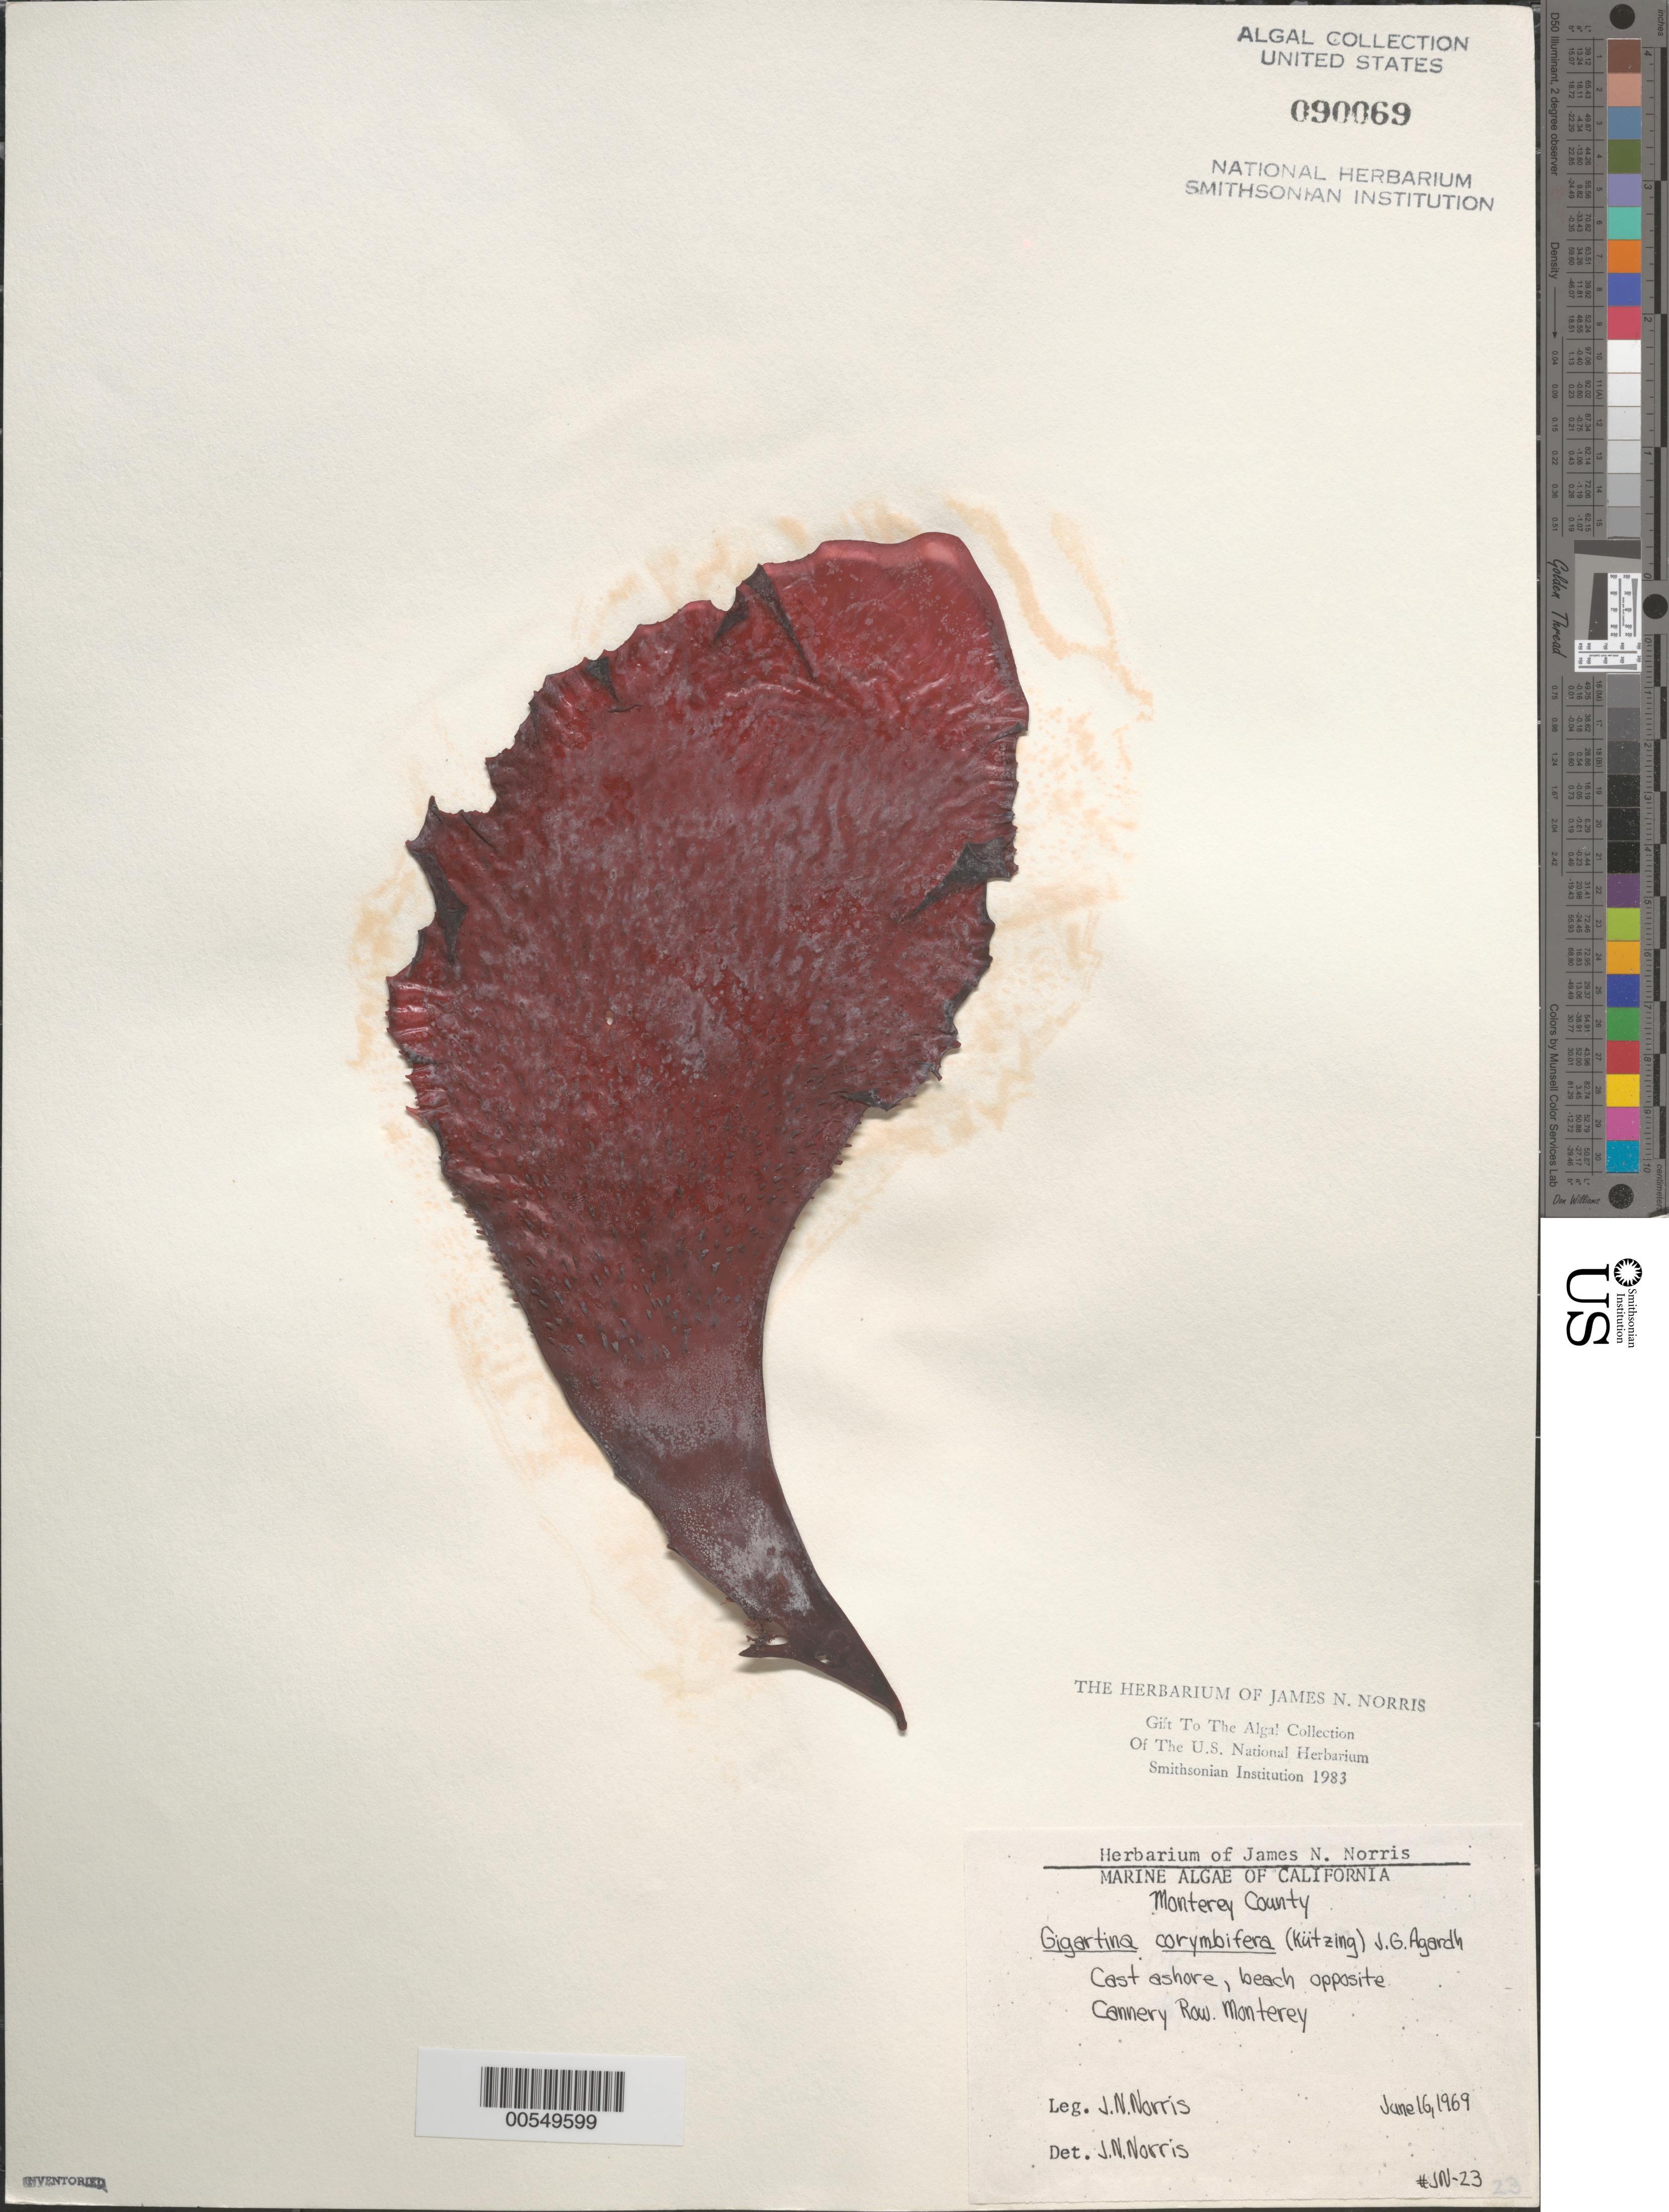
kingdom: Plantae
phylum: Rhodophyta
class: Florideophyceae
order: Gigartinales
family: Gigartinaceae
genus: Chondracanthus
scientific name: Chondracanthus corymbiferus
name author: (Kütz.) Guiry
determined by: Algae name updating Project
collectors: J. N. Norris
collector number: JN-23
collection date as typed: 16 Jun 1969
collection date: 1969-06-16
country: United States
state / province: California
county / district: Monterey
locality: Monterey, near Cannery Row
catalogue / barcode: US 90069